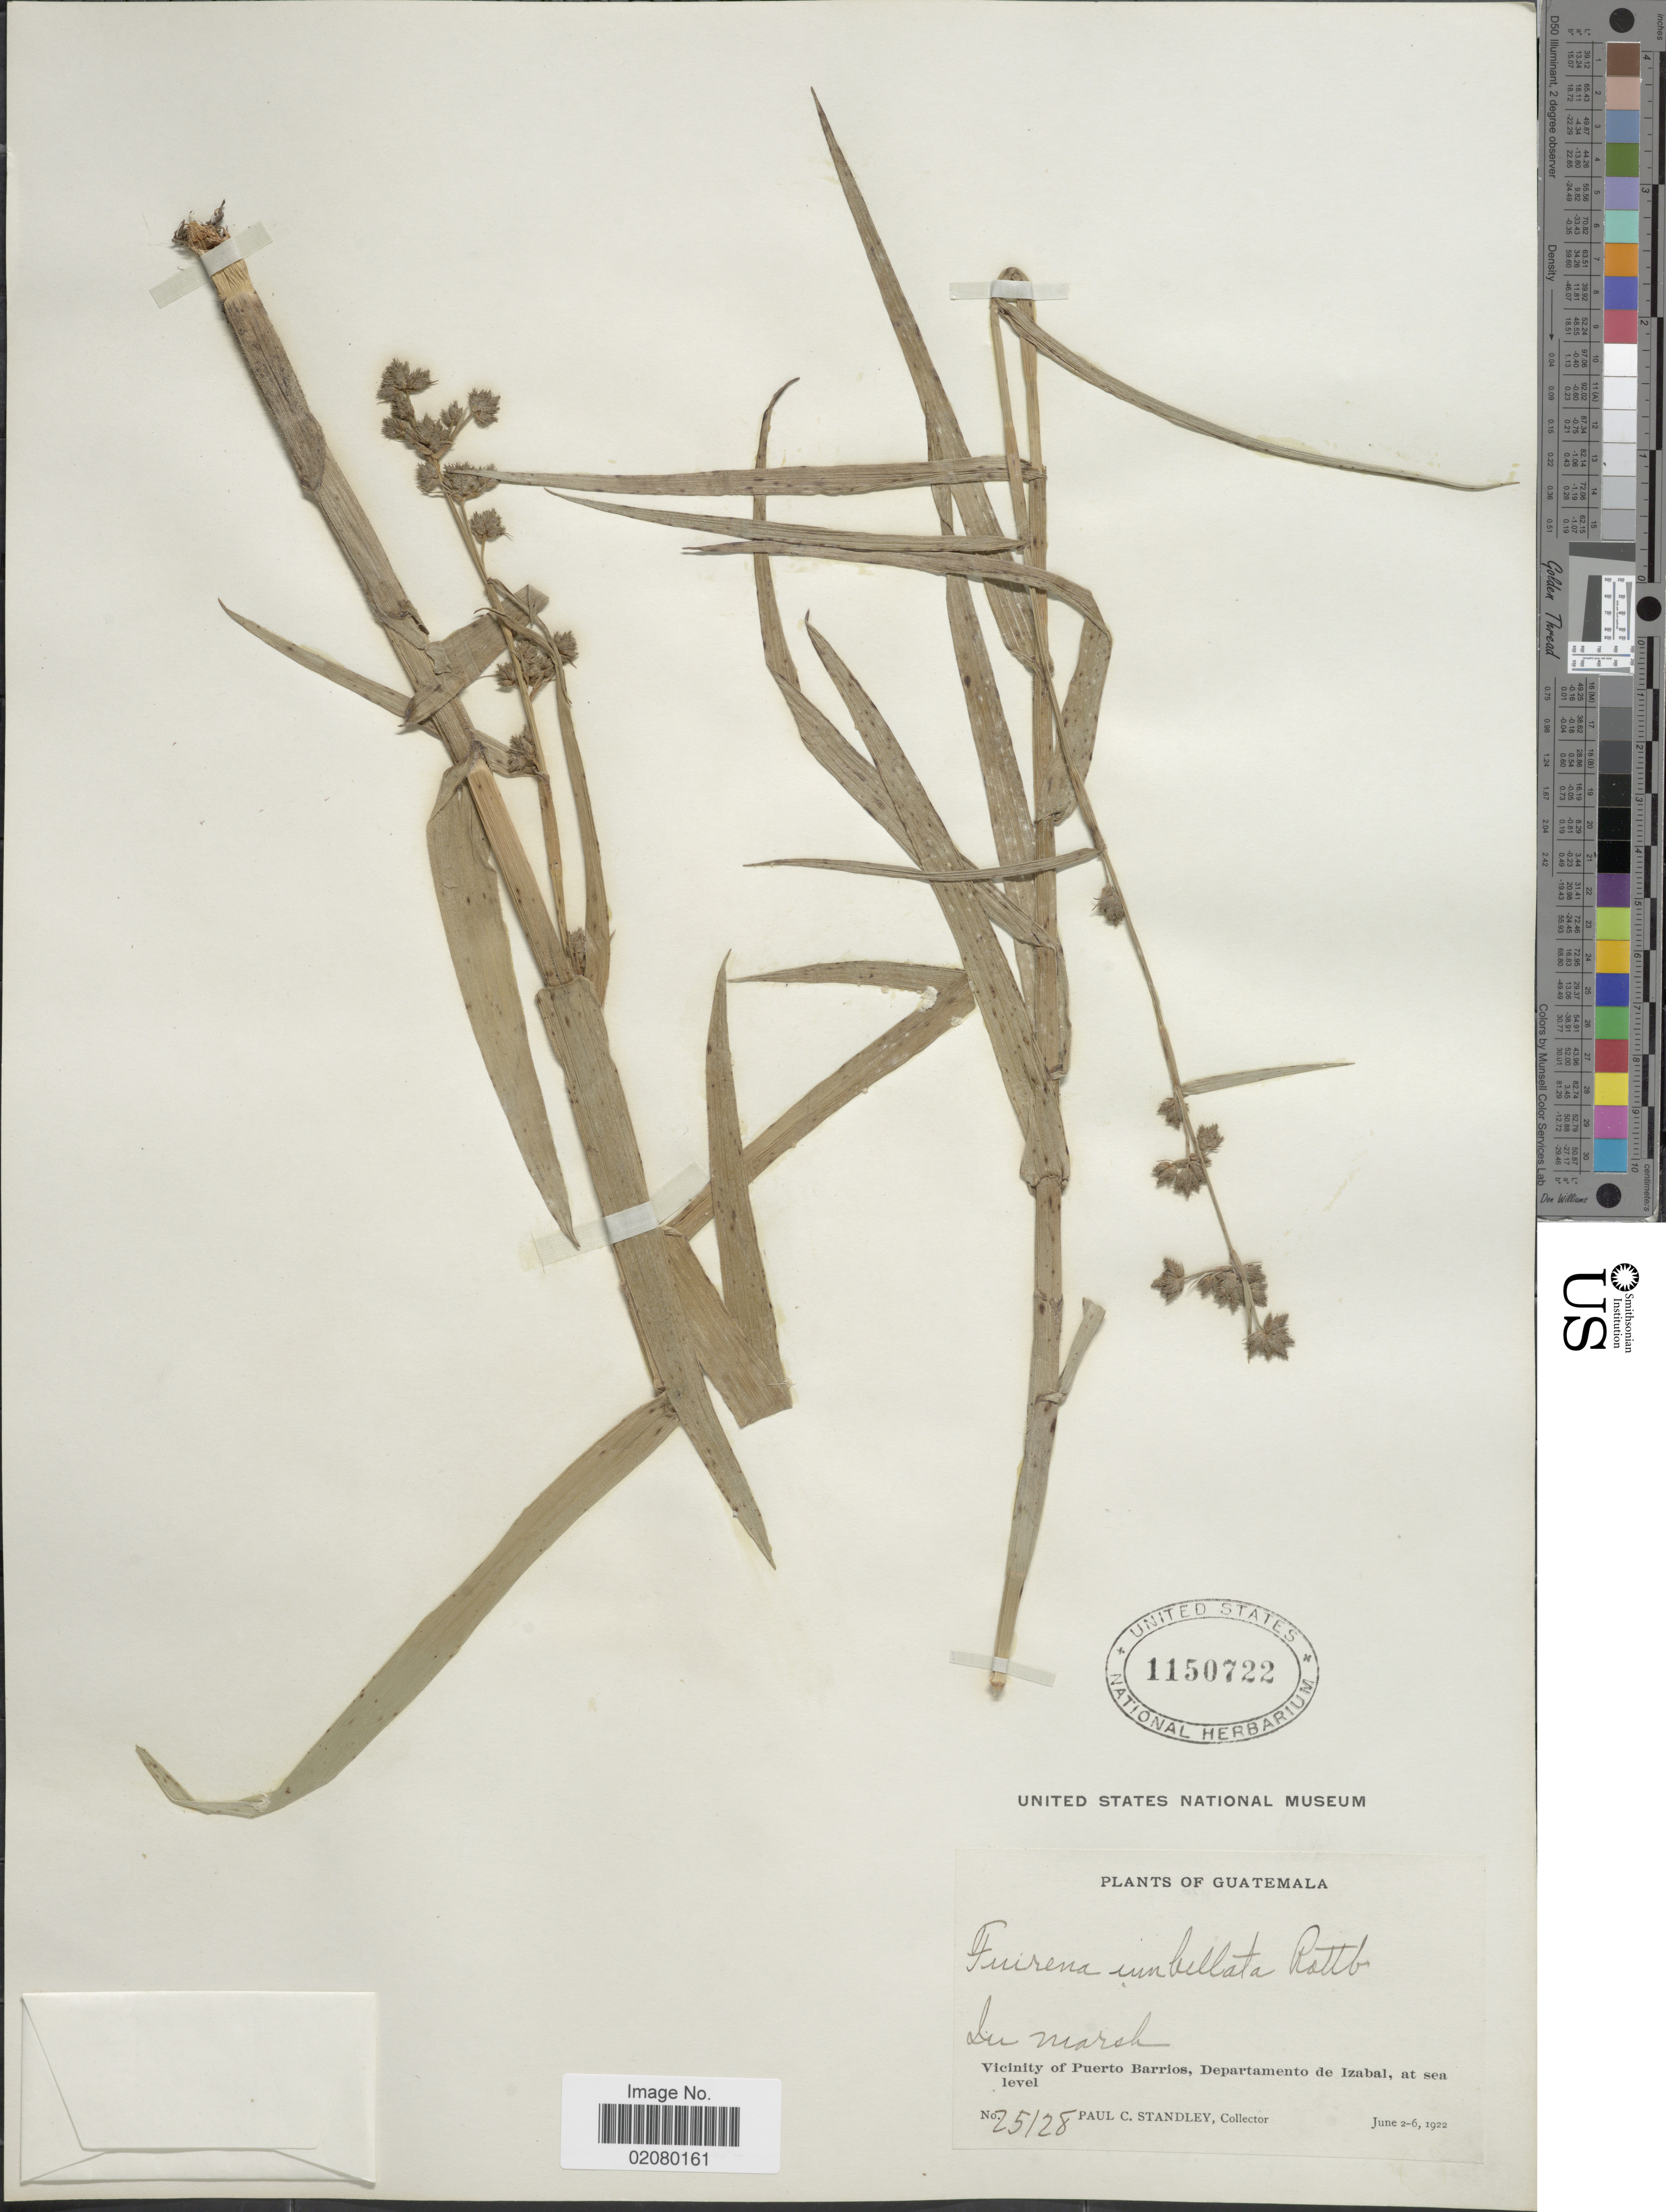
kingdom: Plantae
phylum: Tracheophyta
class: Liliopsida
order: Poales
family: Cyperaceae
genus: Fuirena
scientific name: Fuirena umbellata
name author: Rottb.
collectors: P. C. Standley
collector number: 25128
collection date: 1922-06-02/1922-06-06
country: Guatemala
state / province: Izabal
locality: Vicinity of Puerto Barrios, Departamento de Izabal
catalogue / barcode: US 1150722